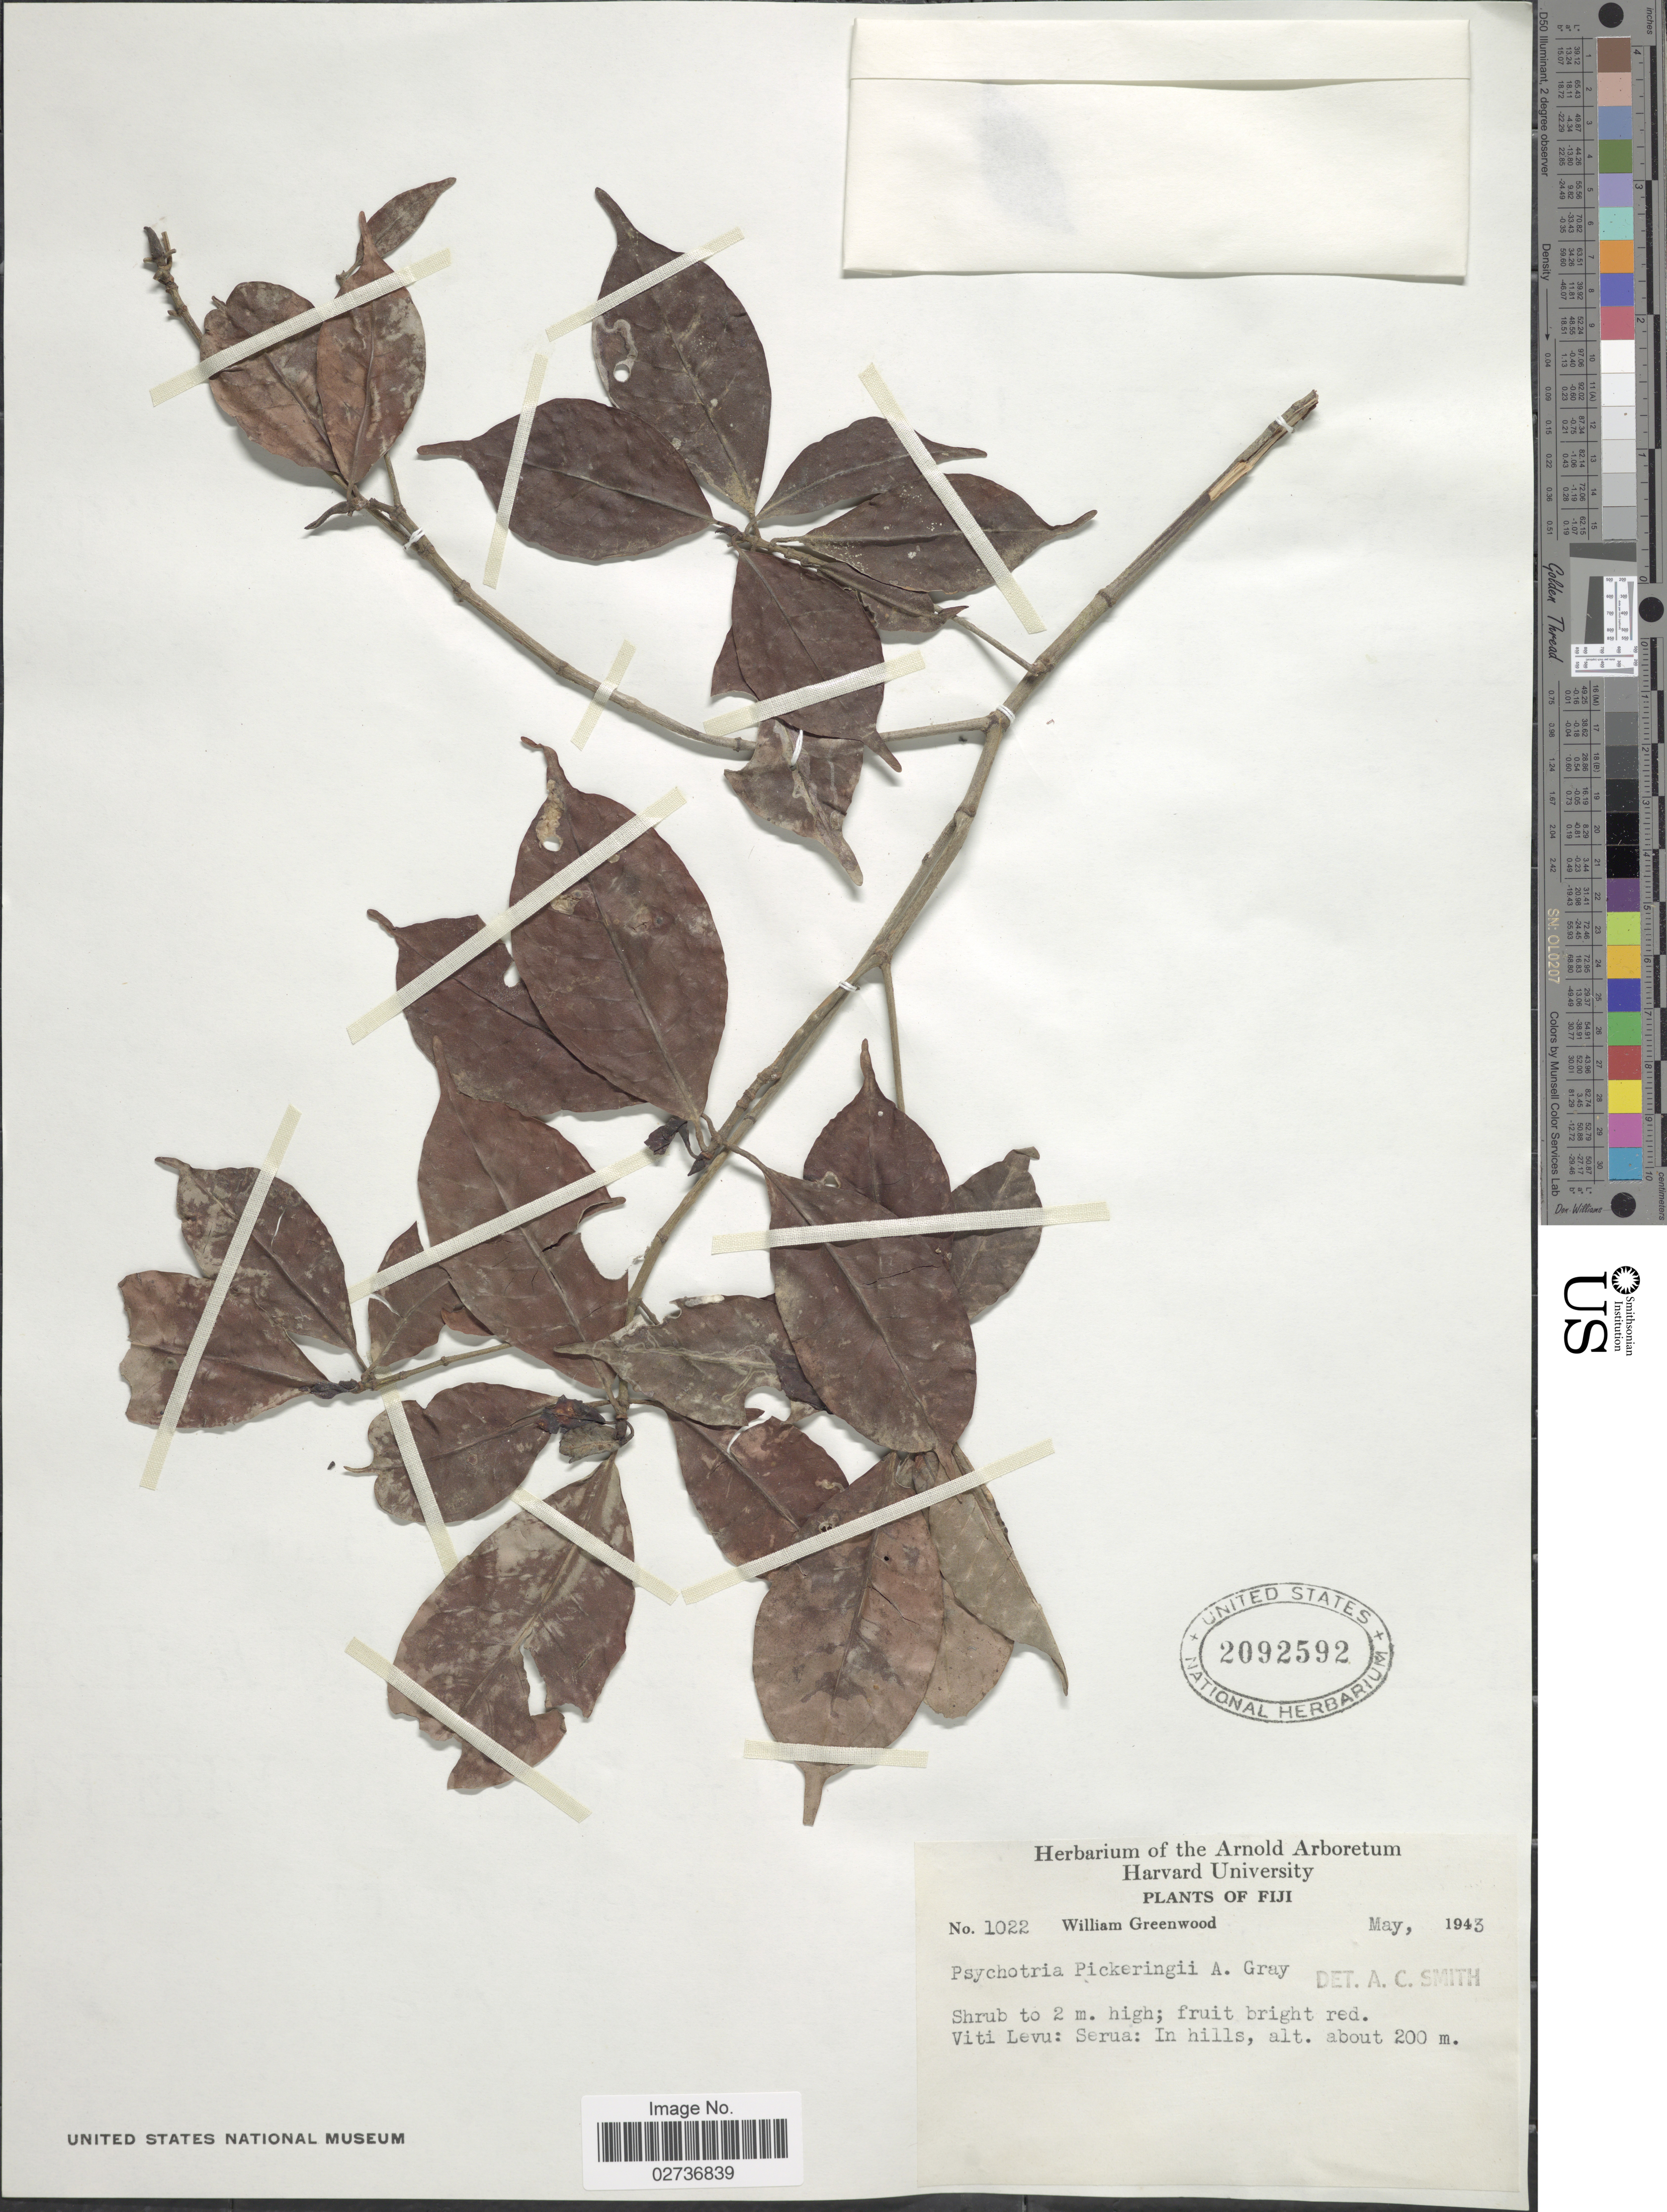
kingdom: Plantae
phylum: Tracheophyta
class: Magnoliopsida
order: Gentianales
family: Rubiaceae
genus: Psychotria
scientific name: Psychotria pickeringii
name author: A. Gray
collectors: W. Greenwood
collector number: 1022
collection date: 1943-05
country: Fiji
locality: Viti Levu: Serua: In hills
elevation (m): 200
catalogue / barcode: US 2092592